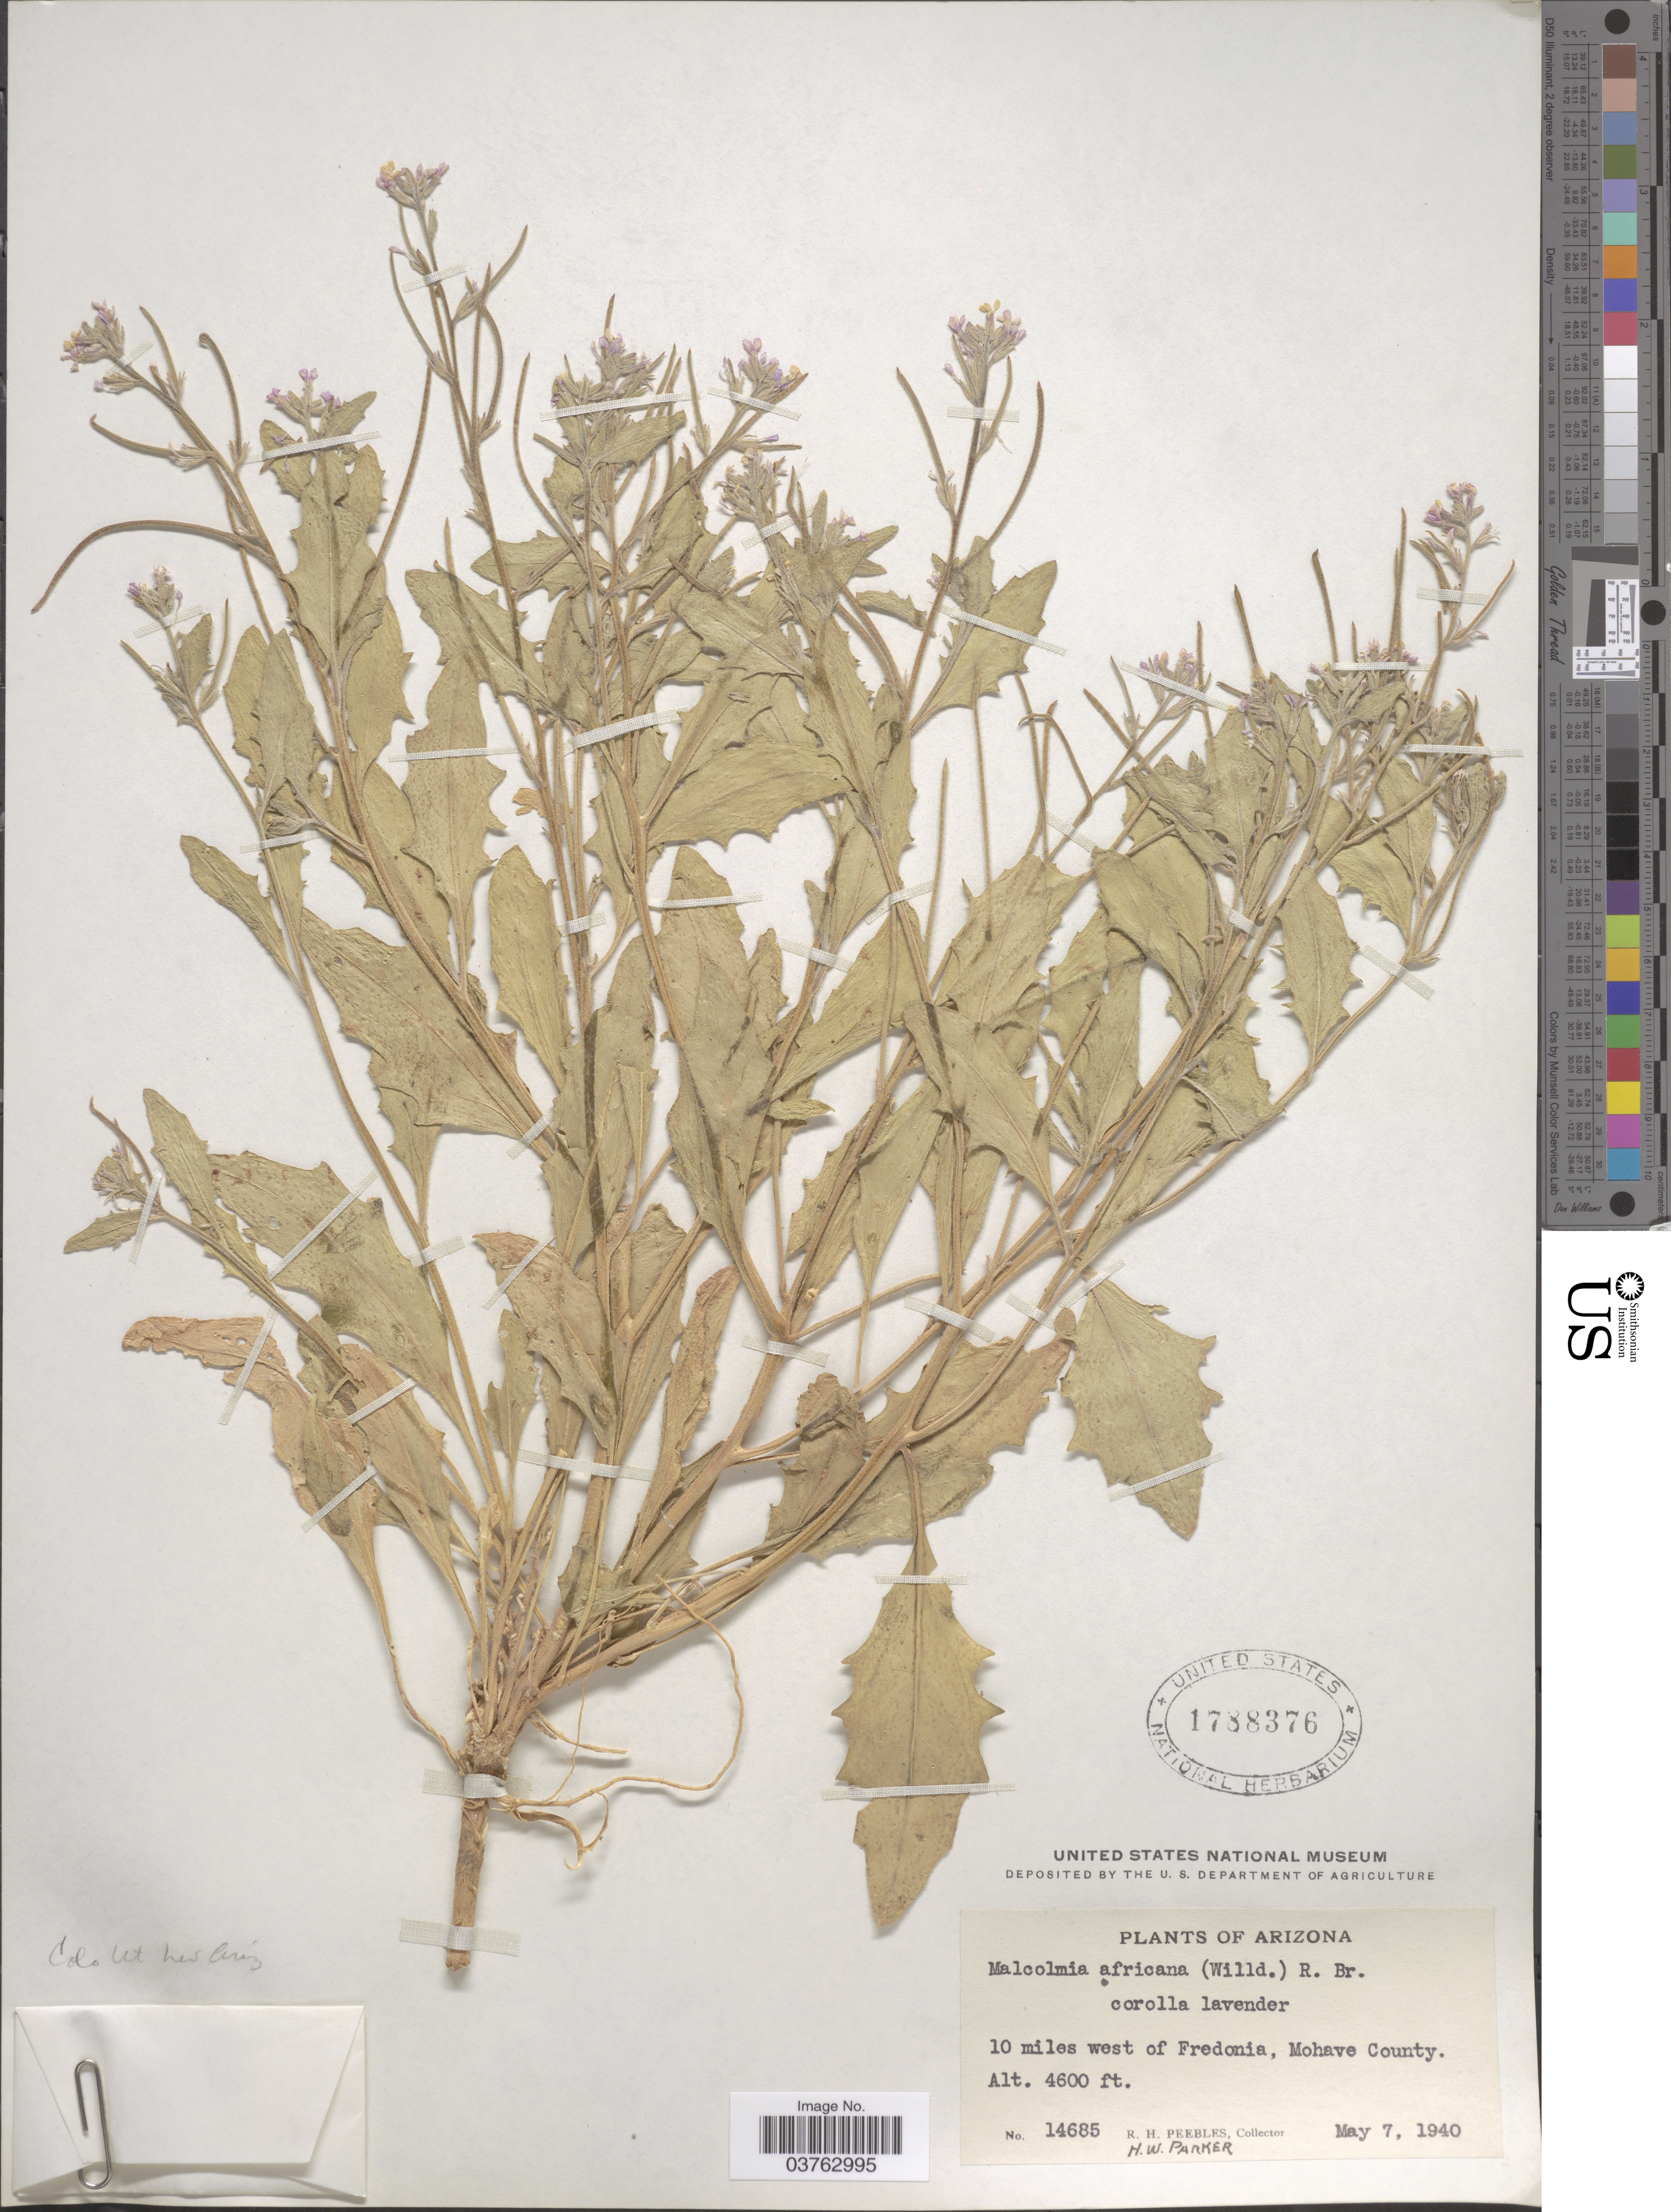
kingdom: Plantae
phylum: Tracheophyta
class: Magnoliopsida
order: Brassicales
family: Brassicaceae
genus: Malcolmia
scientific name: Malcolmia africana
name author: (L.) W.T. Aiton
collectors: R. H. Peebles & H. W. Parker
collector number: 14685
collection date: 1940-05-07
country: United States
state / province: Arizona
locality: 10 miles west of Fredonia, Mohave County.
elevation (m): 1402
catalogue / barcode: US 1788376